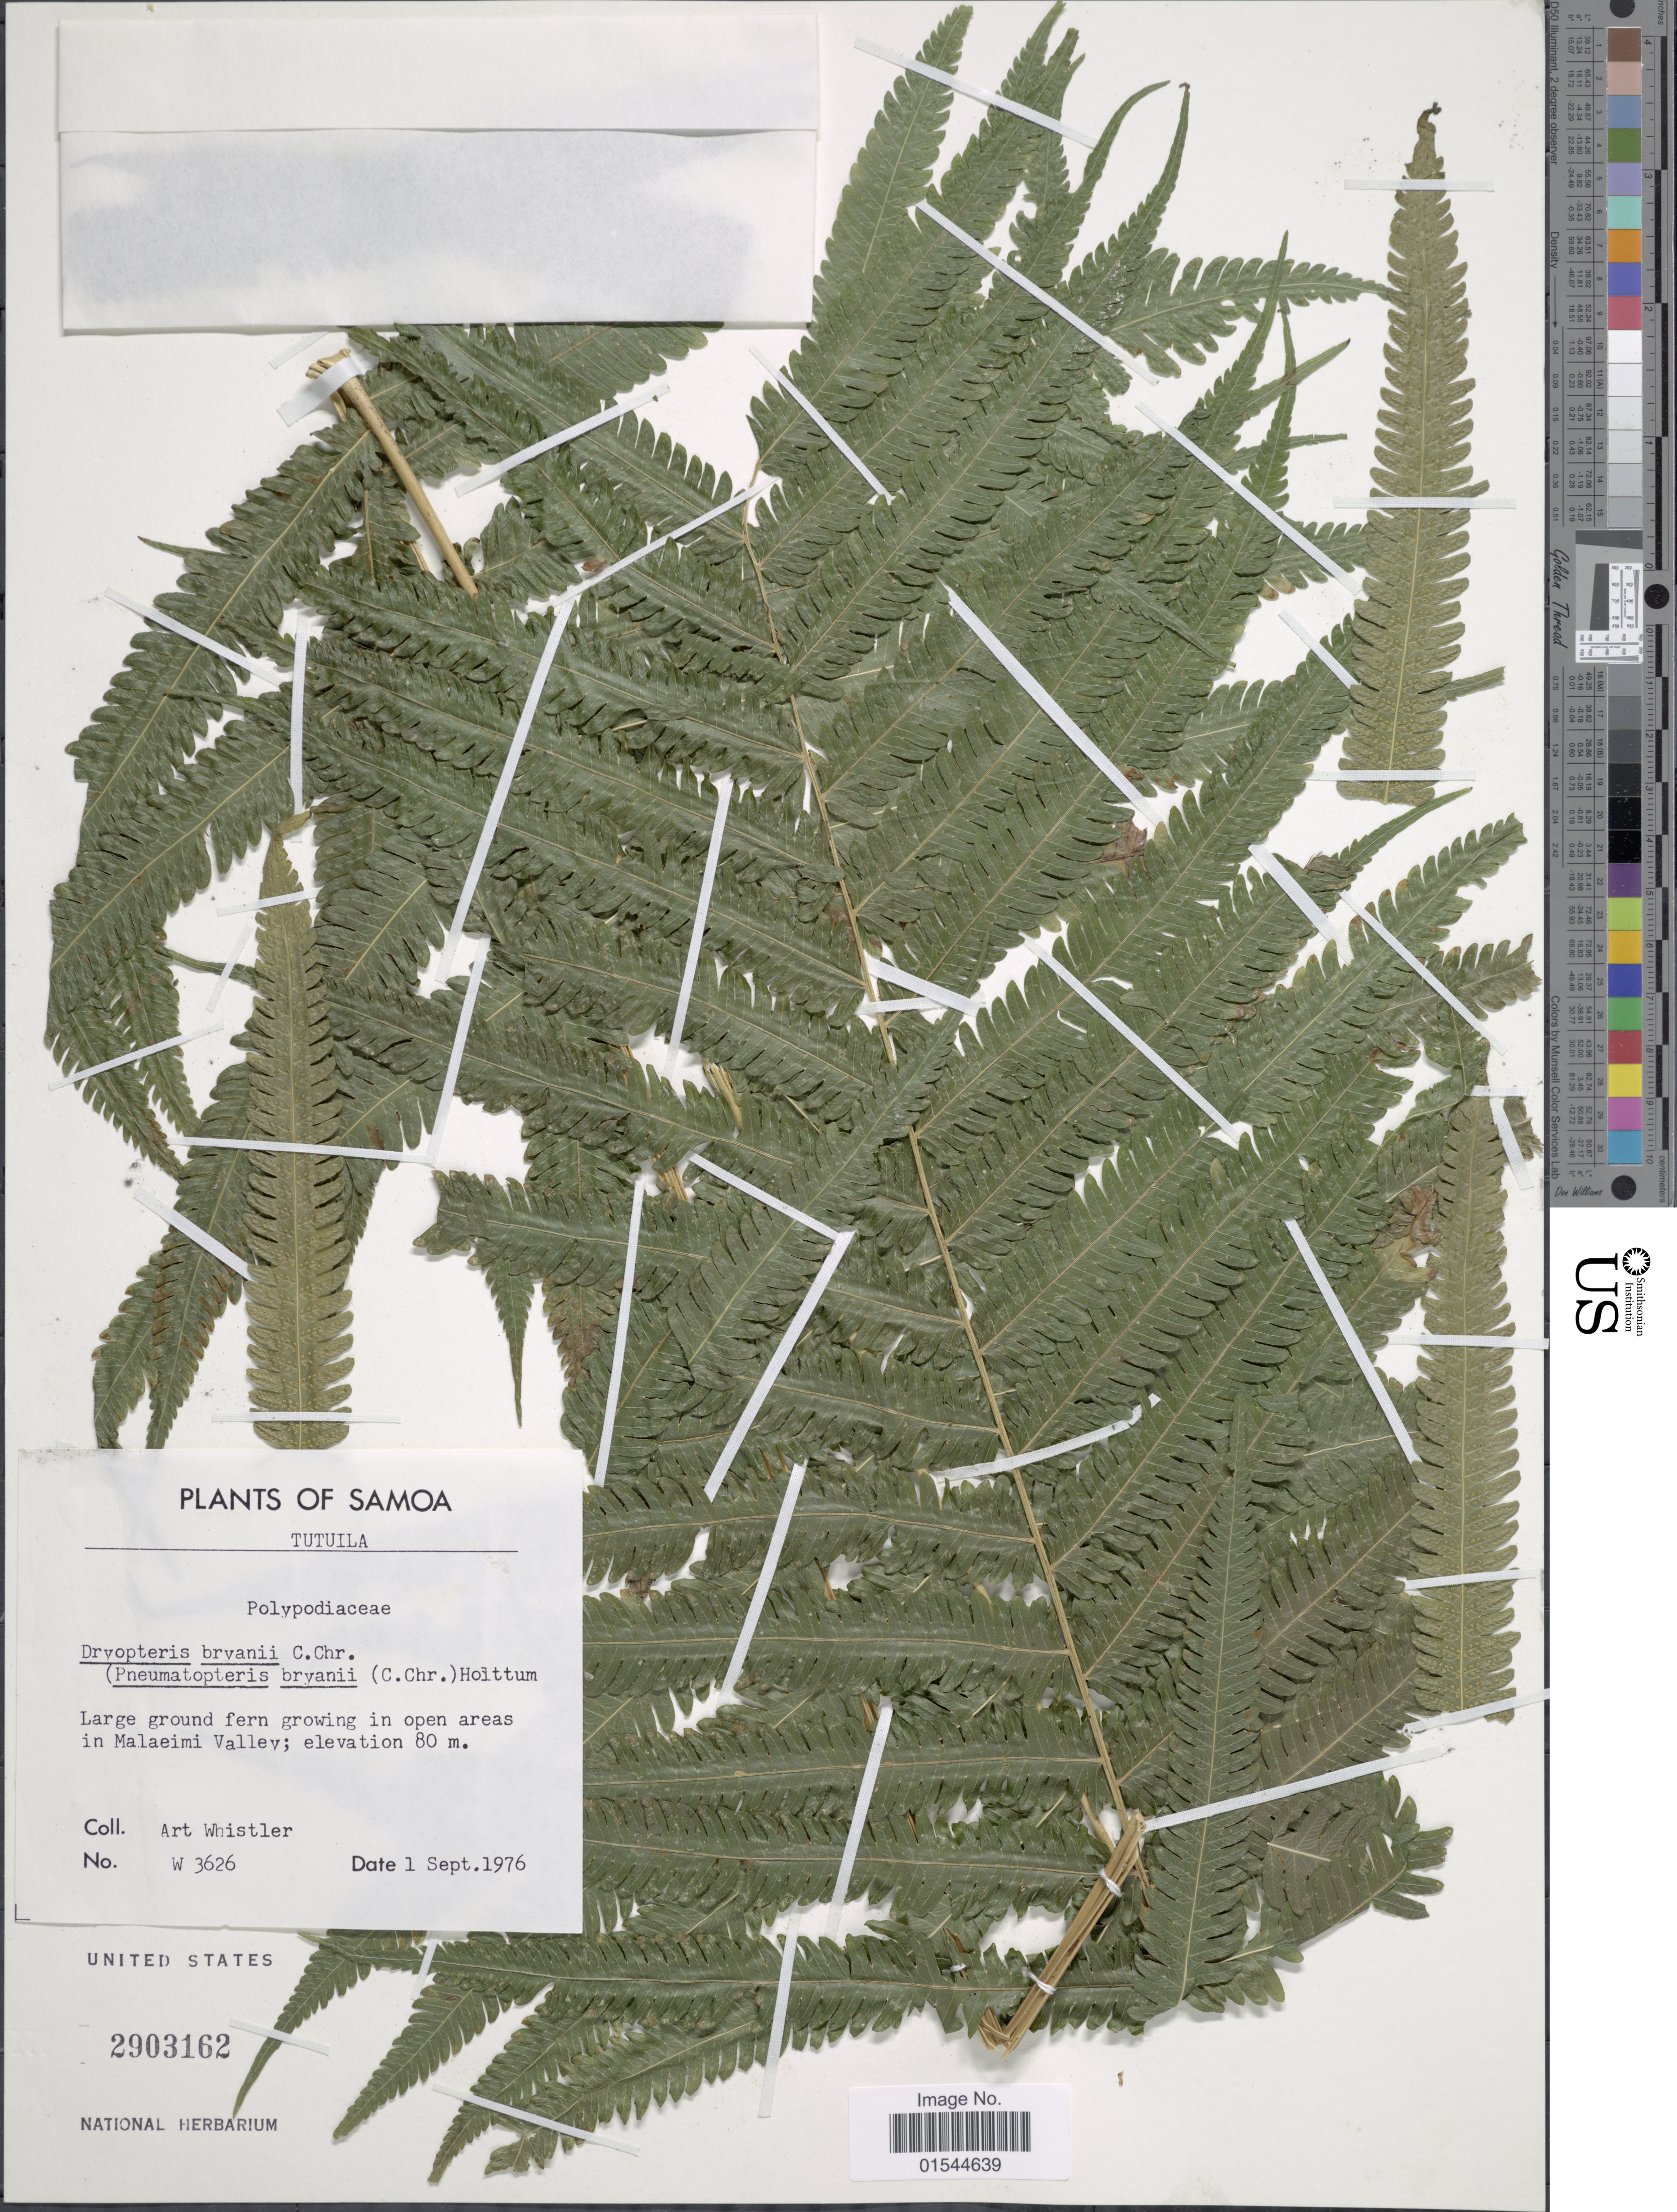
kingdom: Plantae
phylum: Tracheophyta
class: Polypodiopsida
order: Polypodiales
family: Thelypteridaceae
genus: Pneumatopteris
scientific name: Pneumatopteris bryanii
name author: (C. Chr.) Holttum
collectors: A. Whistler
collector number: W3626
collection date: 1976-09-01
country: American Samoa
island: Tutuila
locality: Tutuila, in open areas in Malaeimi Valley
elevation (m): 80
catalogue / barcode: US 2903162